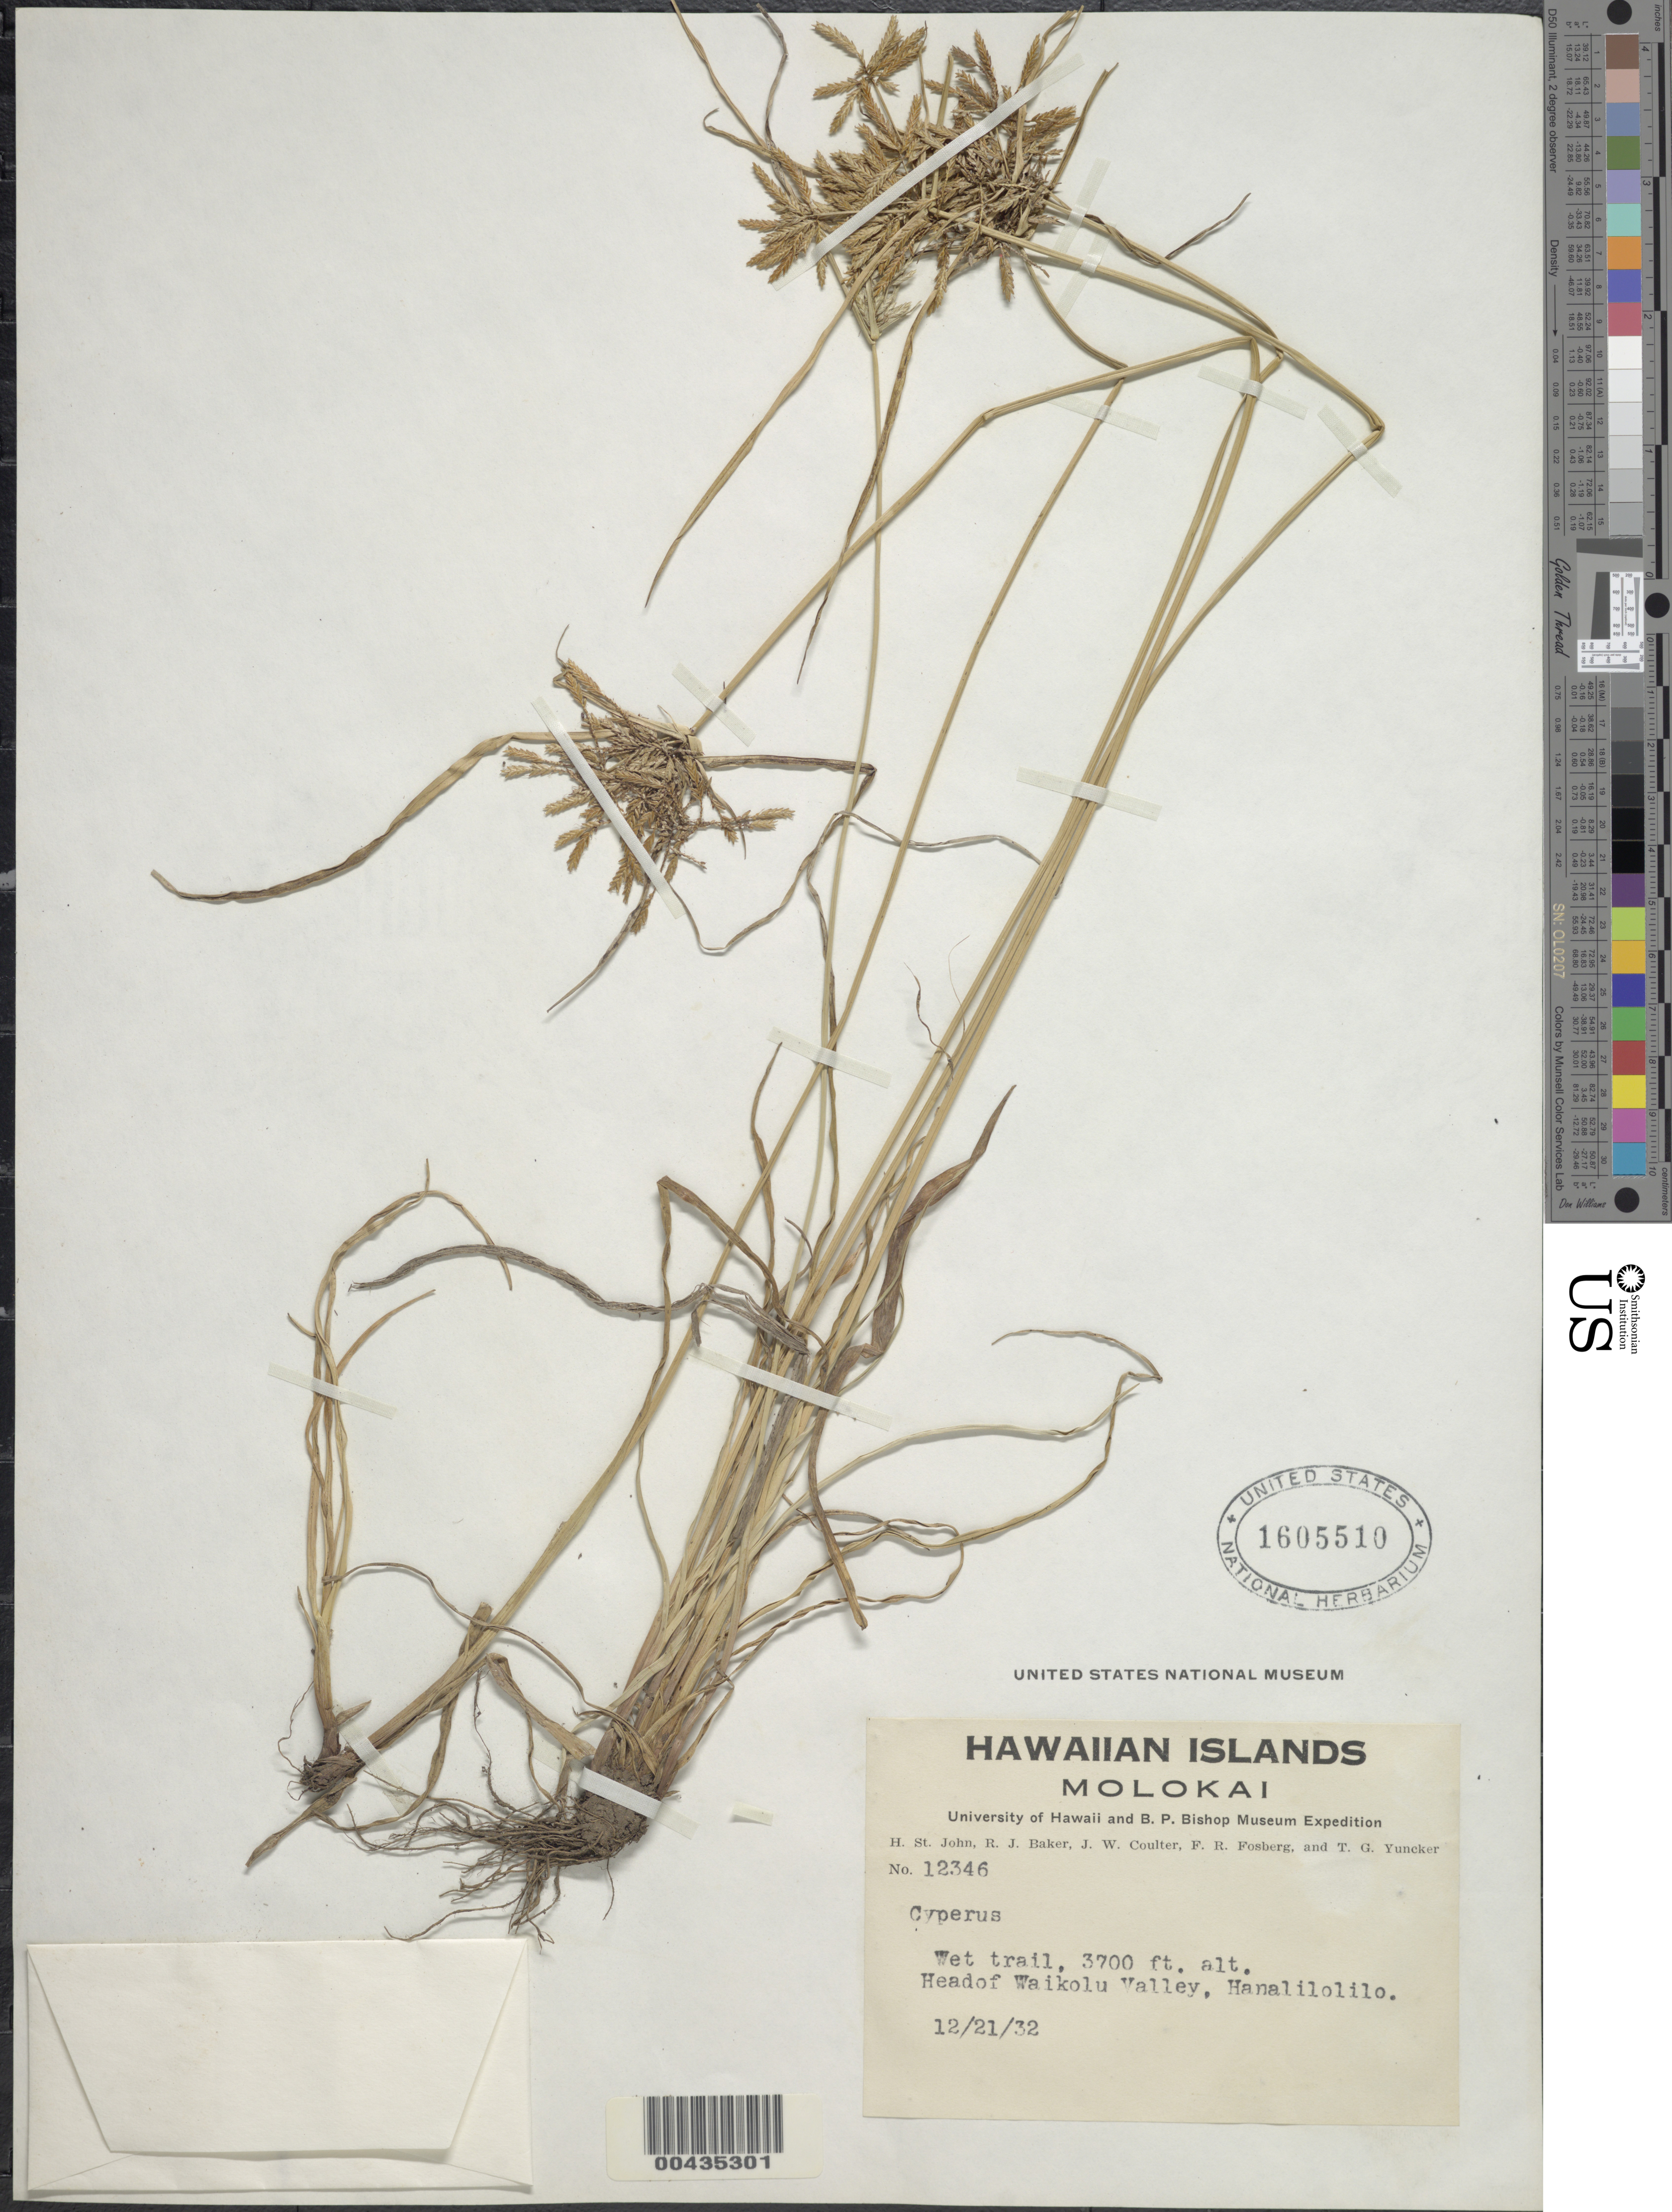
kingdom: Plantae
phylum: Tracheophyta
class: Liliopsida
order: Poales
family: Cyperaceae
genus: Cyperus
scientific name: Cyperus polystachyos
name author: Rottb.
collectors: H. St. John, R. J. Baker, J. W. Coulter & F. R. Fosberg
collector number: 12346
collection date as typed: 21 Dec 1932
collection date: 1932-12-21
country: United States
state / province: Hawaii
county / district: Maui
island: Moloka'i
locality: Molokai, head of Waikolu Valley, Hanalilolilo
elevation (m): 1128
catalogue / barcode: US 1605510